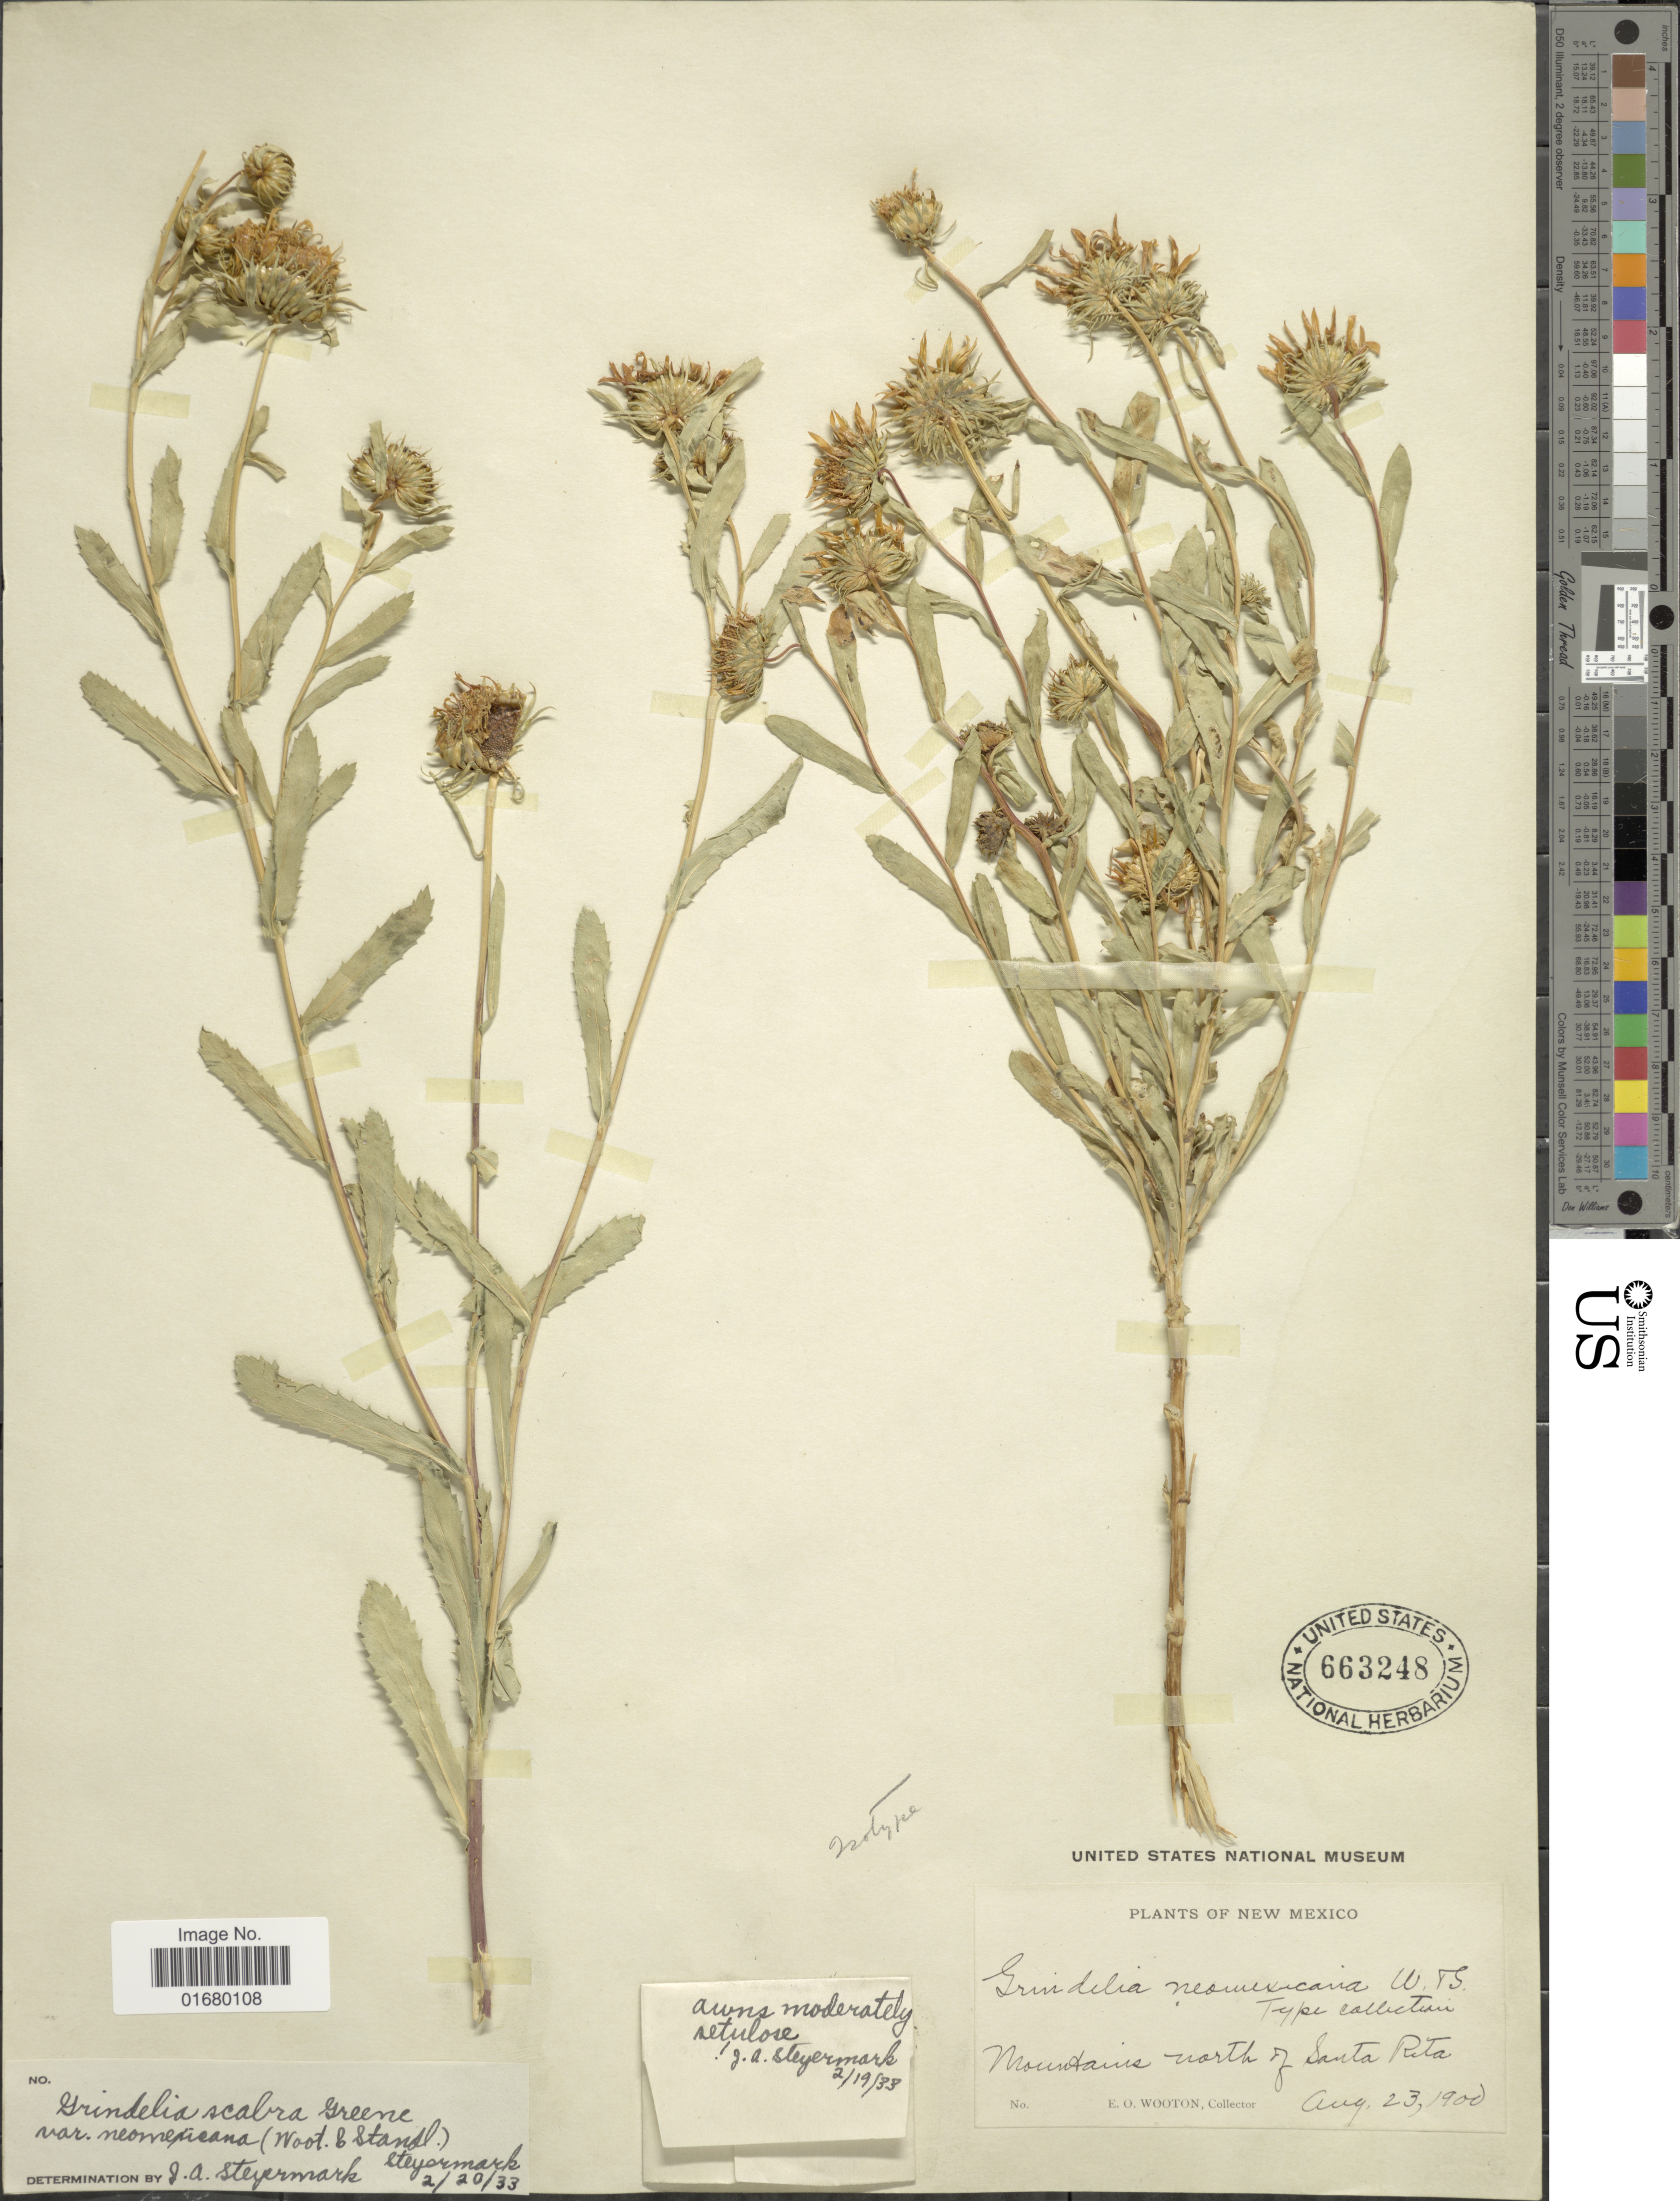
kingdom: Plantae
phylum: Tracheophyta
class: Magnoliopsida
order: Asterales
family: Asteraceae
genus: Grindelia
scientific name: Grindelia scabra var. neomexicana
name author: (Wooton & Standl.) Steyerm.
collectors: E. O. Wooton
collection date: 1900-08-23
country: United States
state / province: New Mexico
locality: Mountains north of Santa Rita.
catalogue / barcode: US 663248